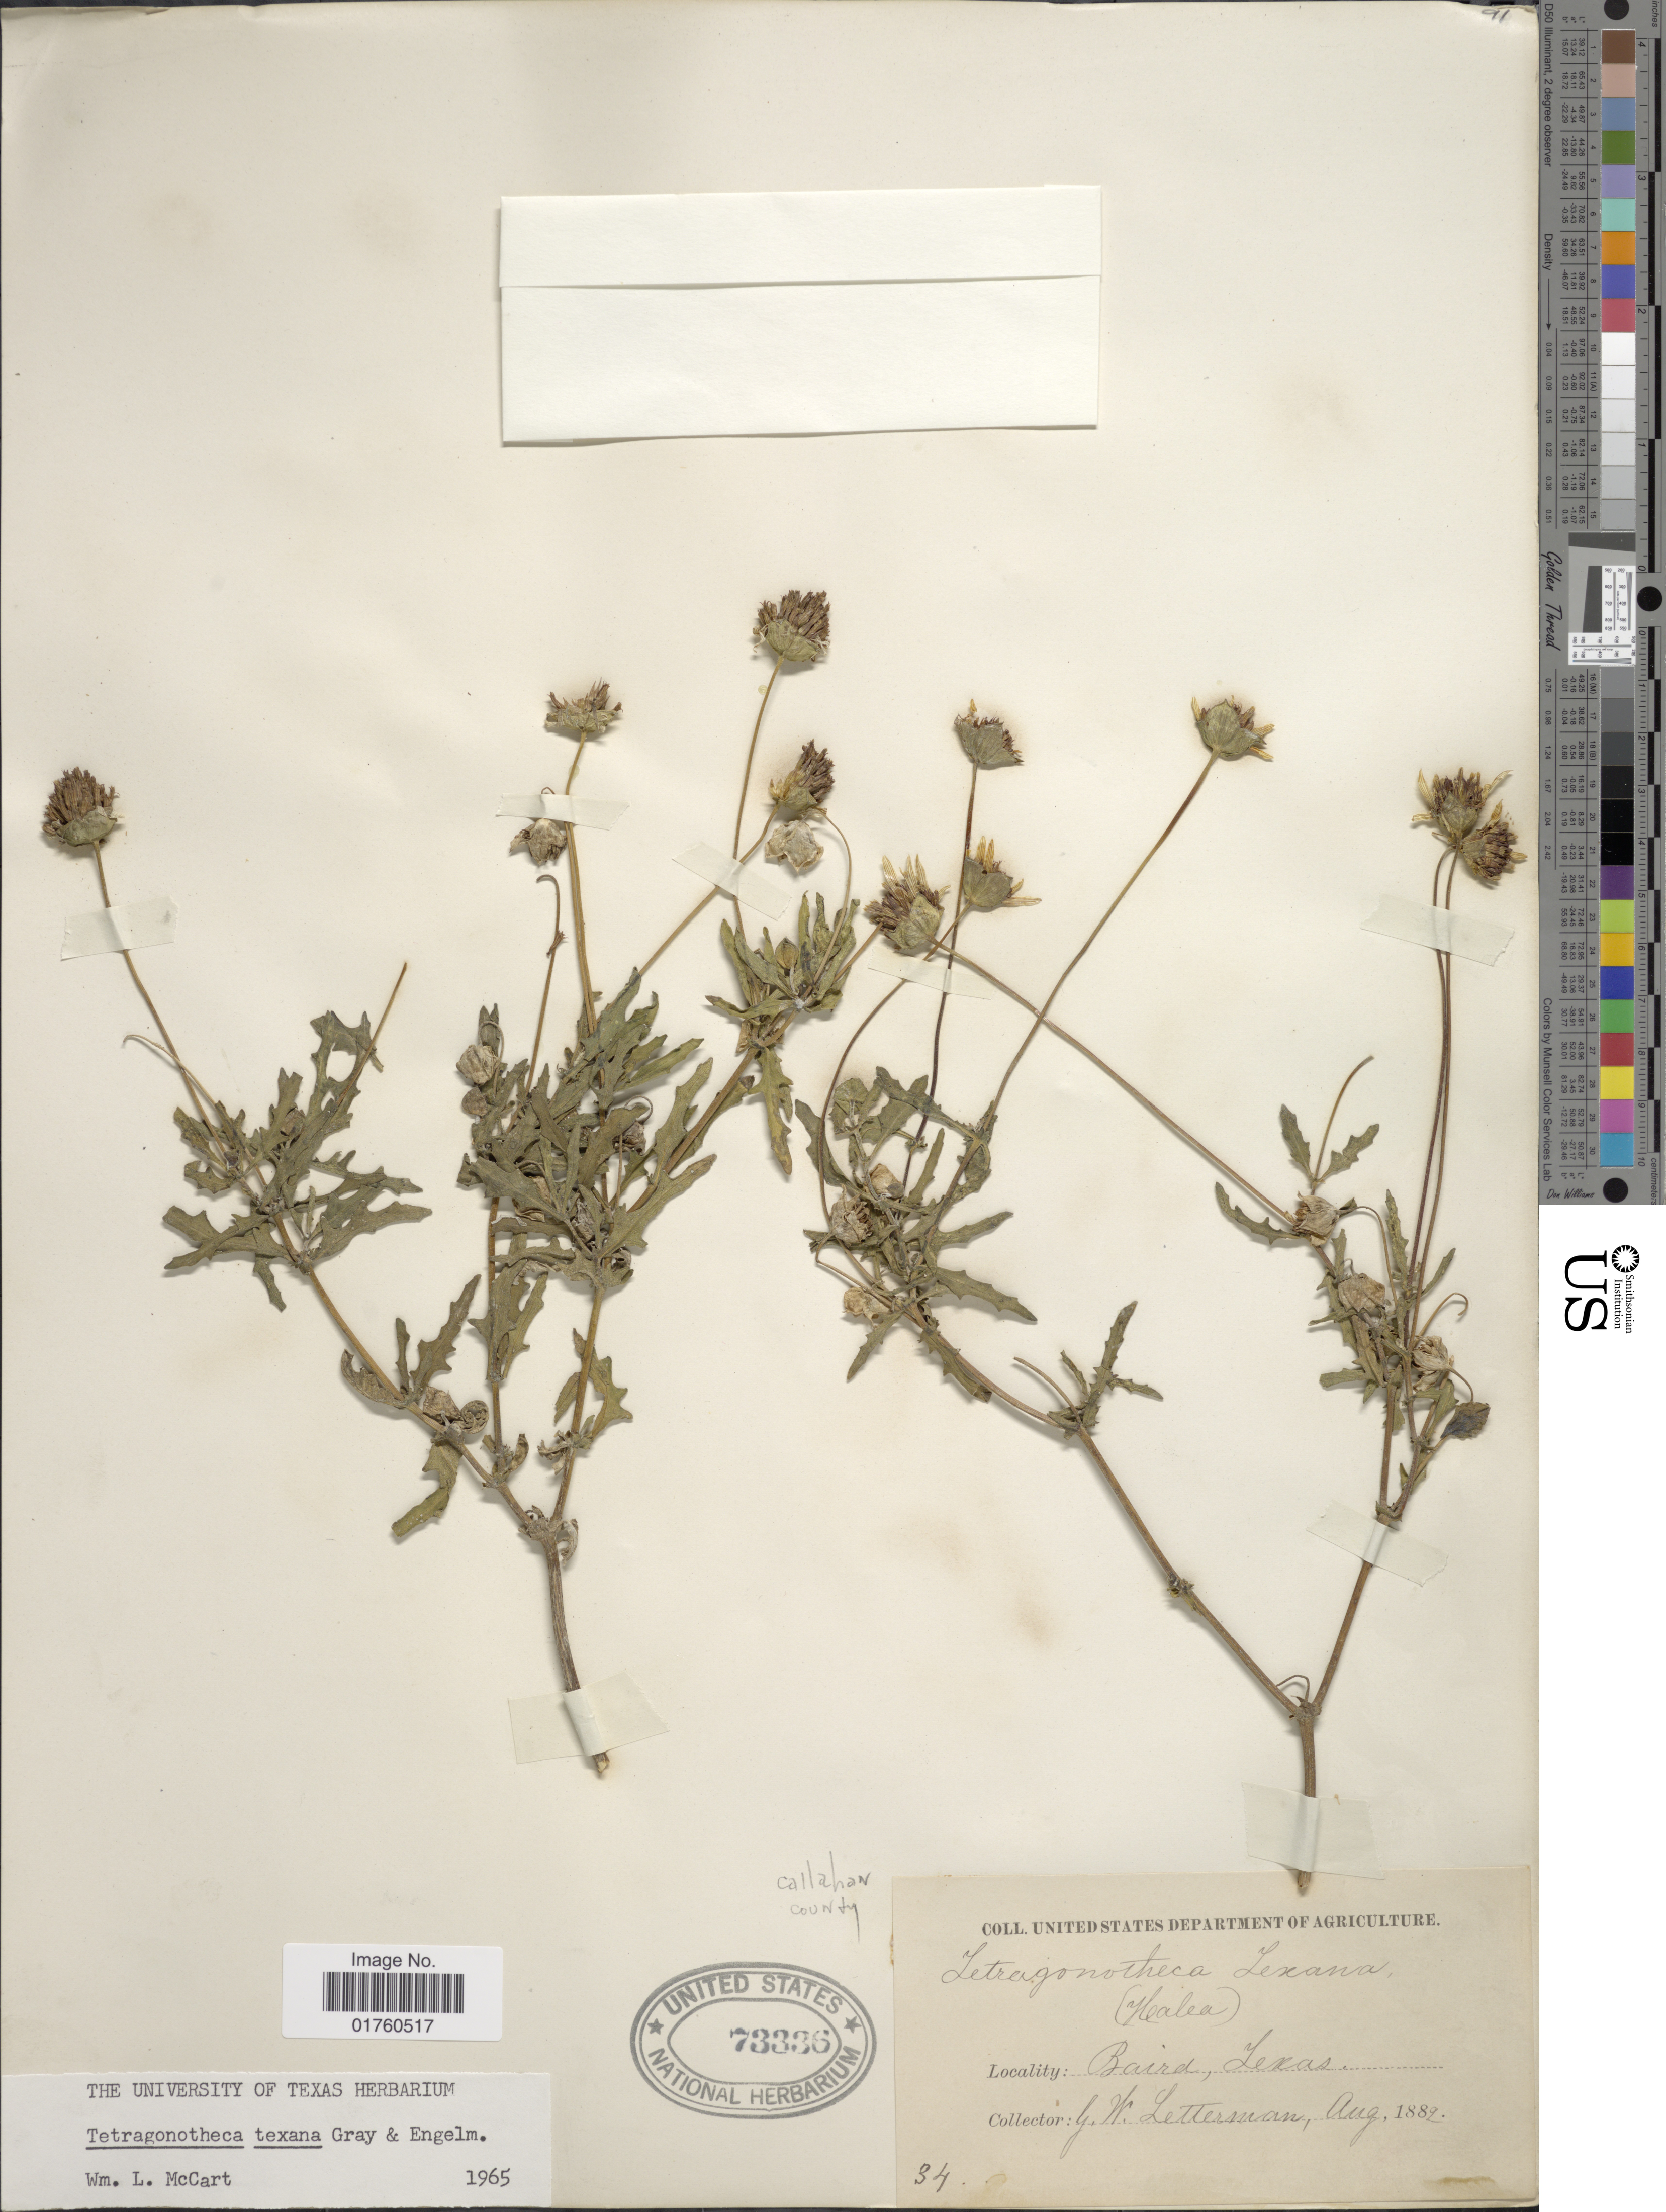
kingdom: Plantae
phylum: Tracheophyta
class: Magnoliopsida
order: Asterales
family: Asteraceae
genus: Tetragonotheca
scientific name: Tetragonotheca texana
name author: A. Gray & Engelm.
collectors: G. W. Letterman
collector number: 34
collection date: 1882-08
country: United States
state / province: Texas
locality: Baird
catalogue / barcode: US 73336